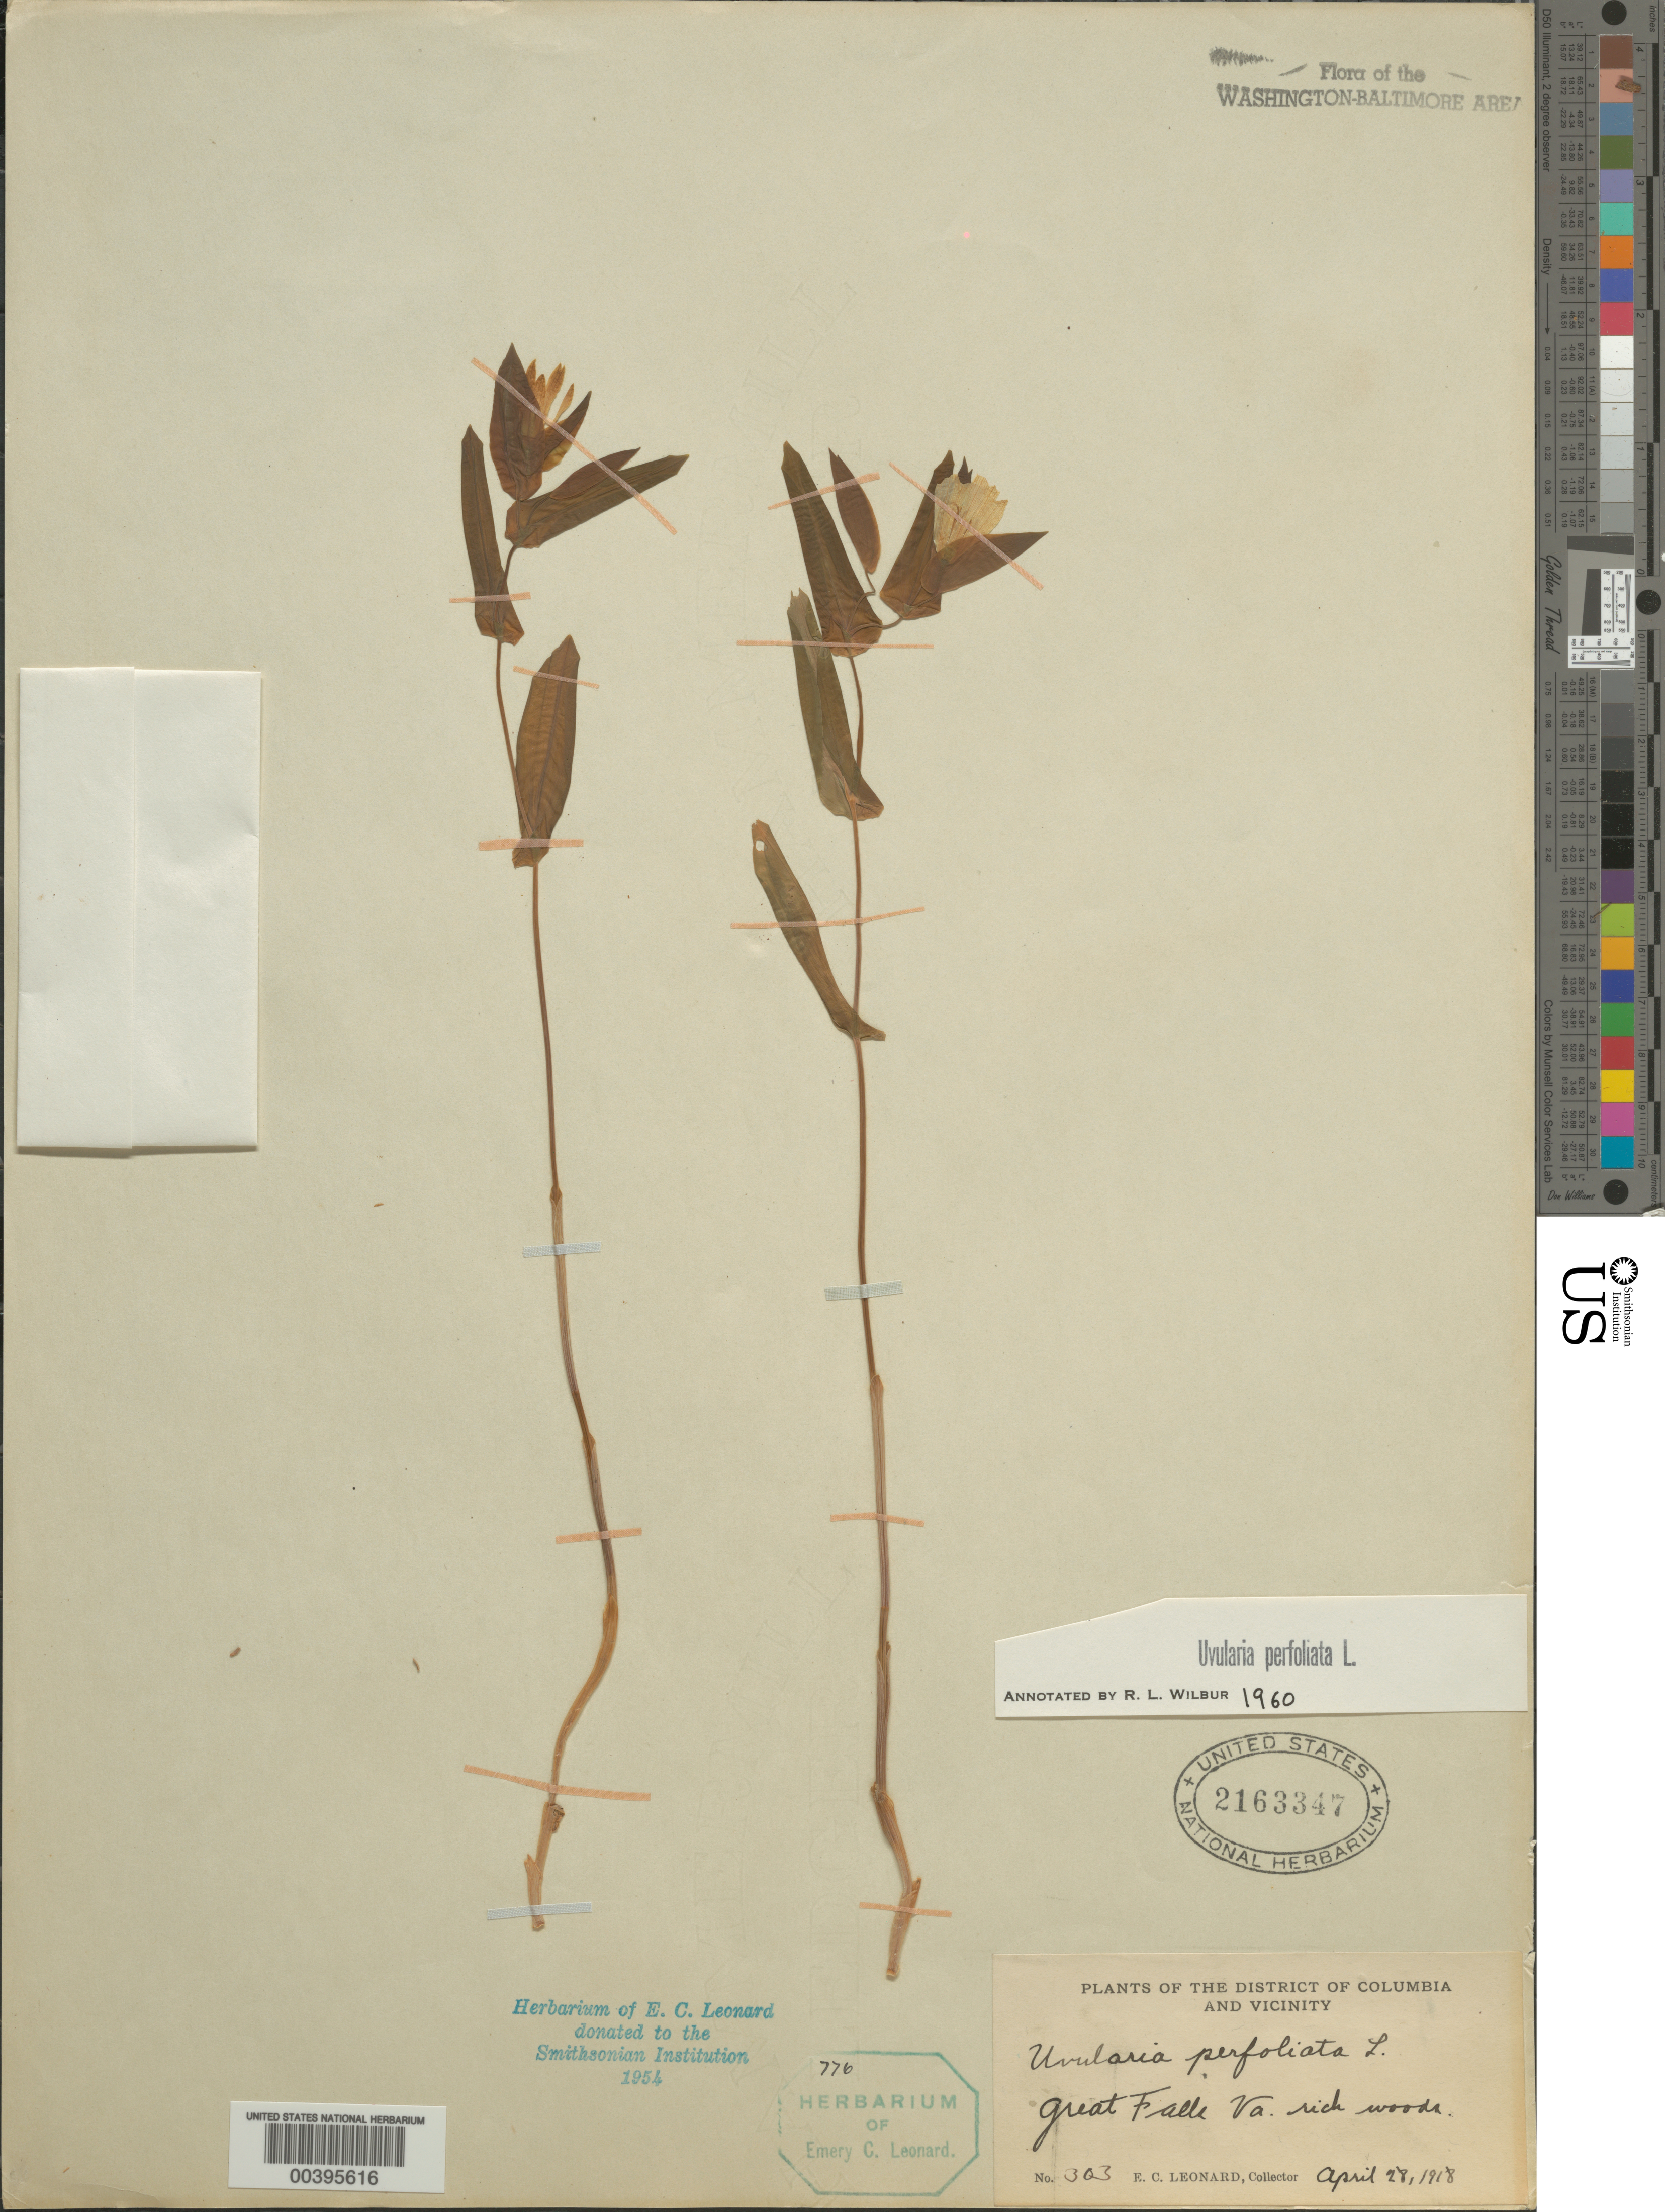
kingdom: Plantae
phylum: Tracheophyta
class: Liliopsida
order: Liliales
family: Colchicaceae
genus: Uvularia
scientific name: Uvularia perfoliata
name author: L.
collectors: E. C. Leonard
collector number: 303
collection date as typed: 28 Apr 1918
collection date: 1918-04-28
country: United States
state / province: Virginia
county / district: Fairfax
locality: Great Falls C. and O. Canal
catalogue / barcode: US 2163347